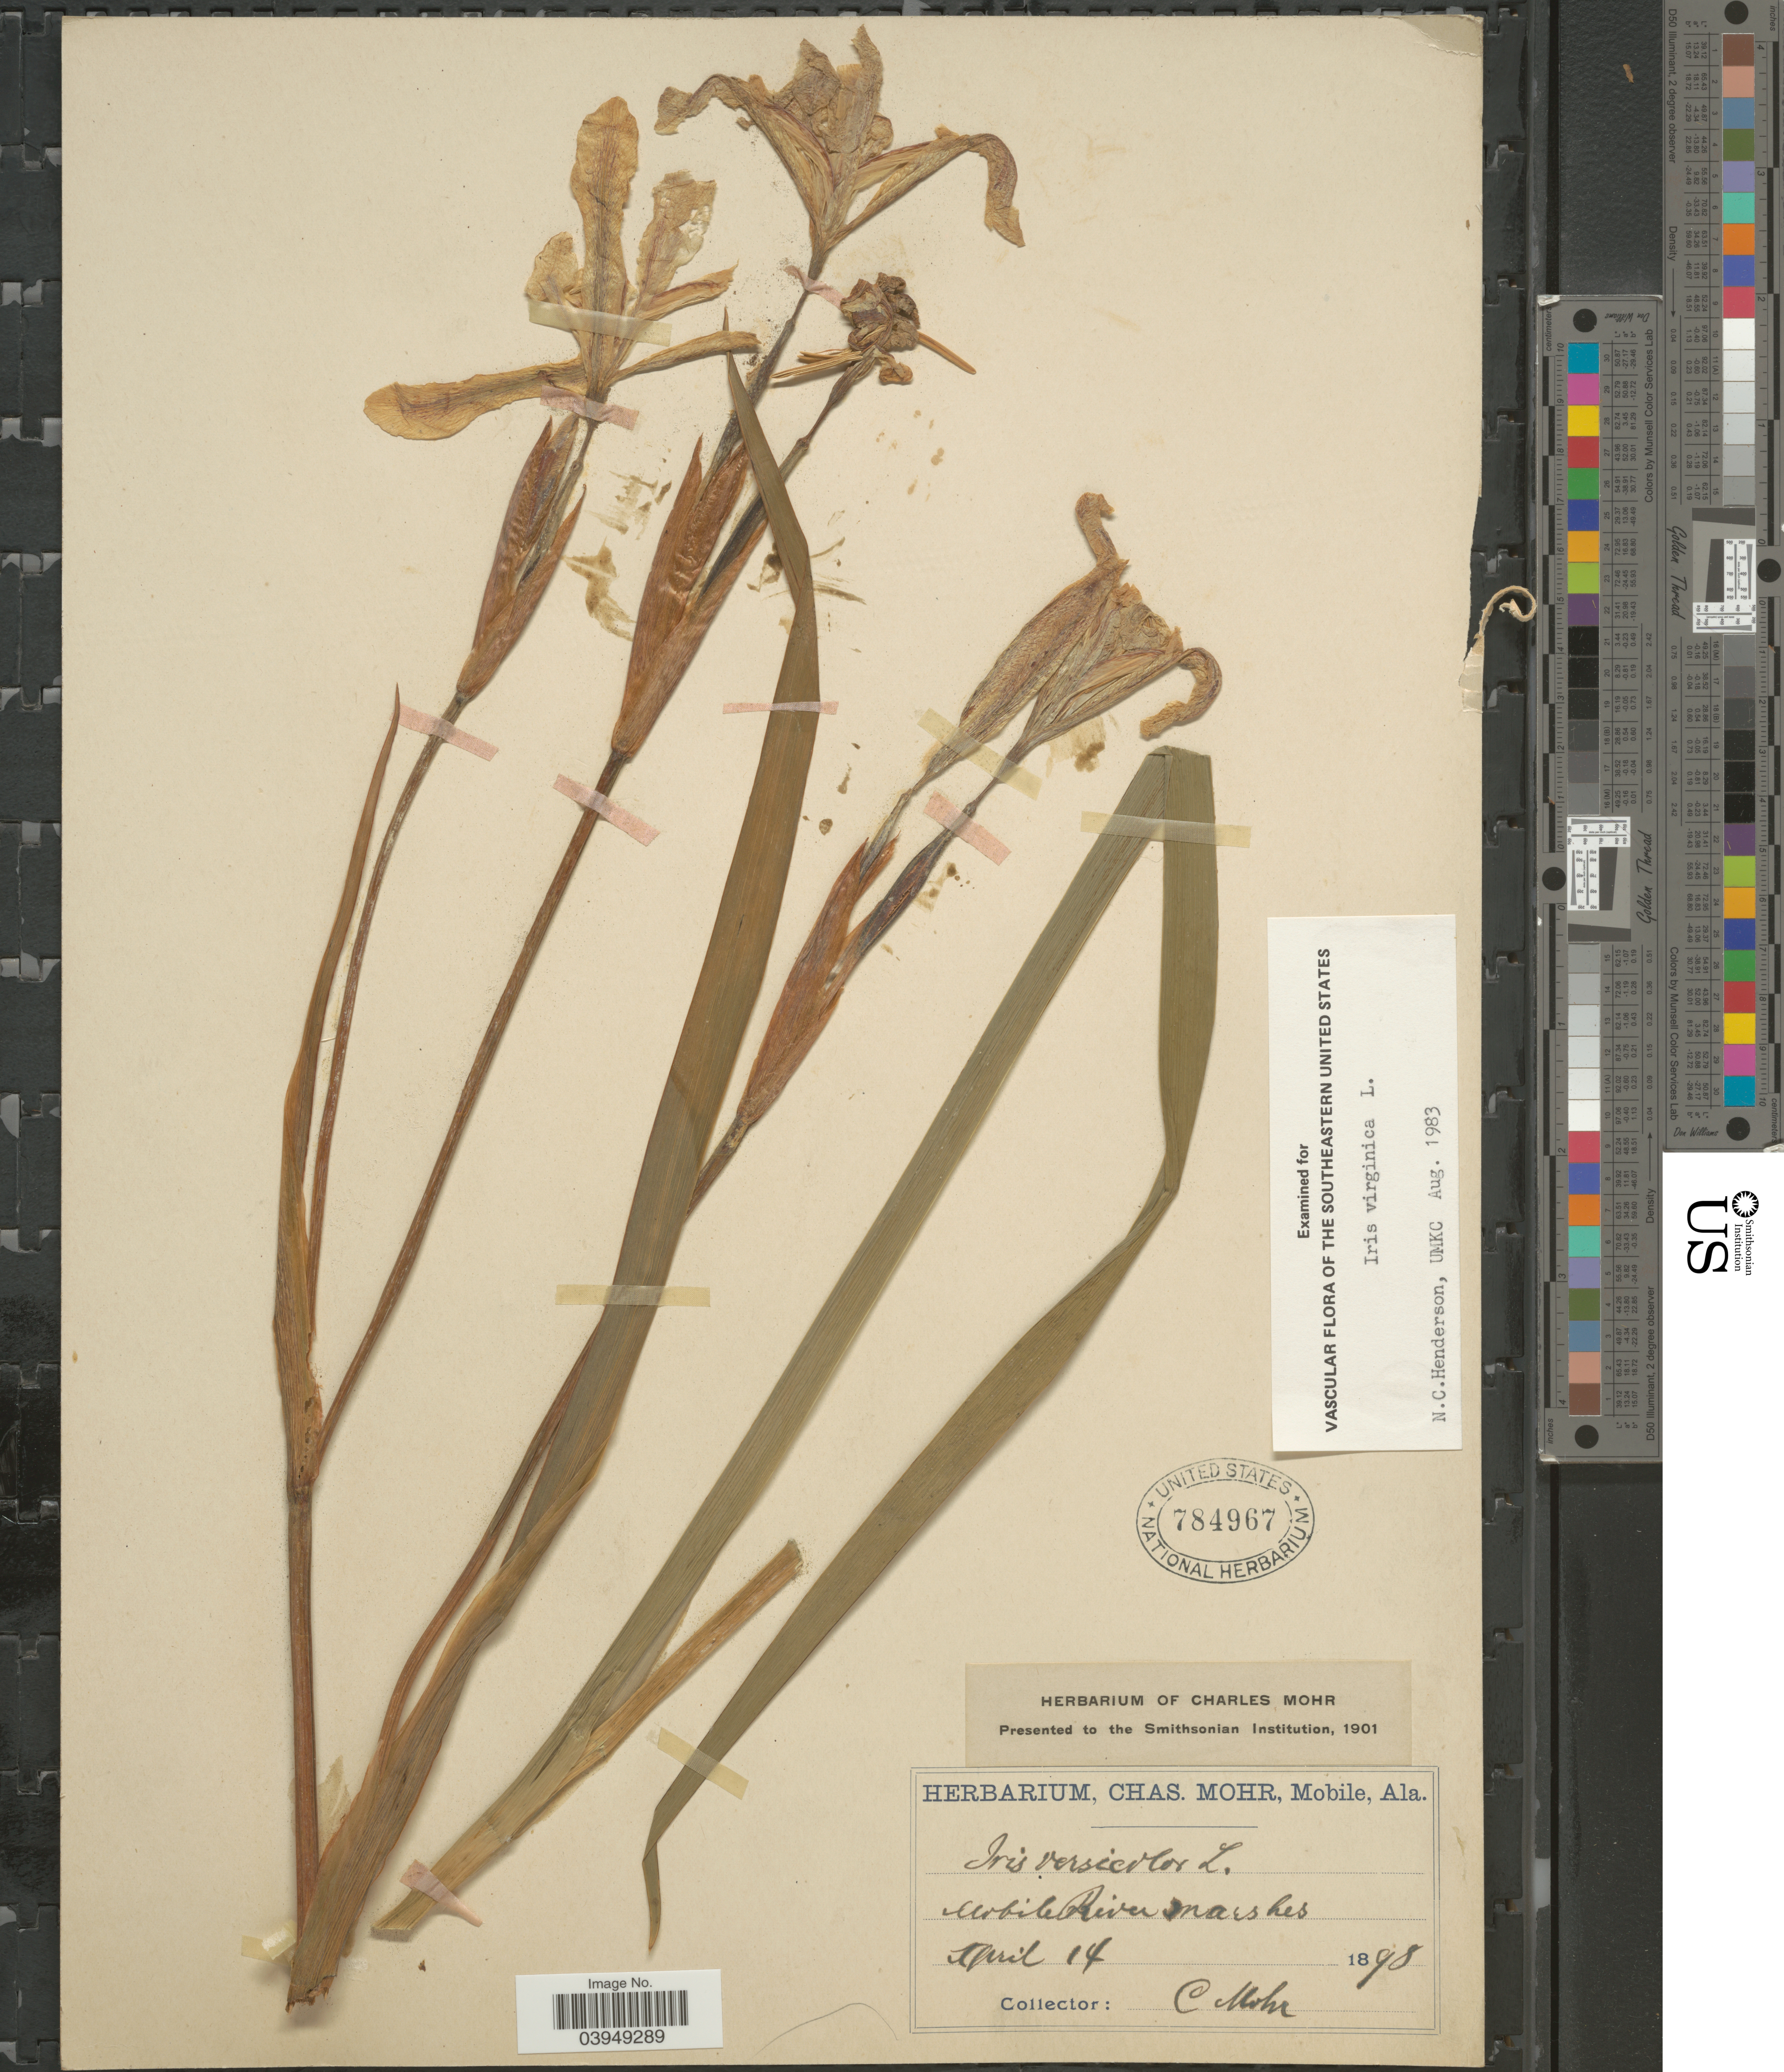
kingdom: Plantae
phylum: Tracheophyta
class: Liliopsida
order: Asparagales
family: Iridaceae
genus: Iris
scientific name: Iris virginica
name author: L.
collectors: Mohr, C. T. (herbarium)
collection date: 1898-04-14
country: United States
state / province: Alabama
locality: Mobile River marshes.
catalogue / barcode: US 784967